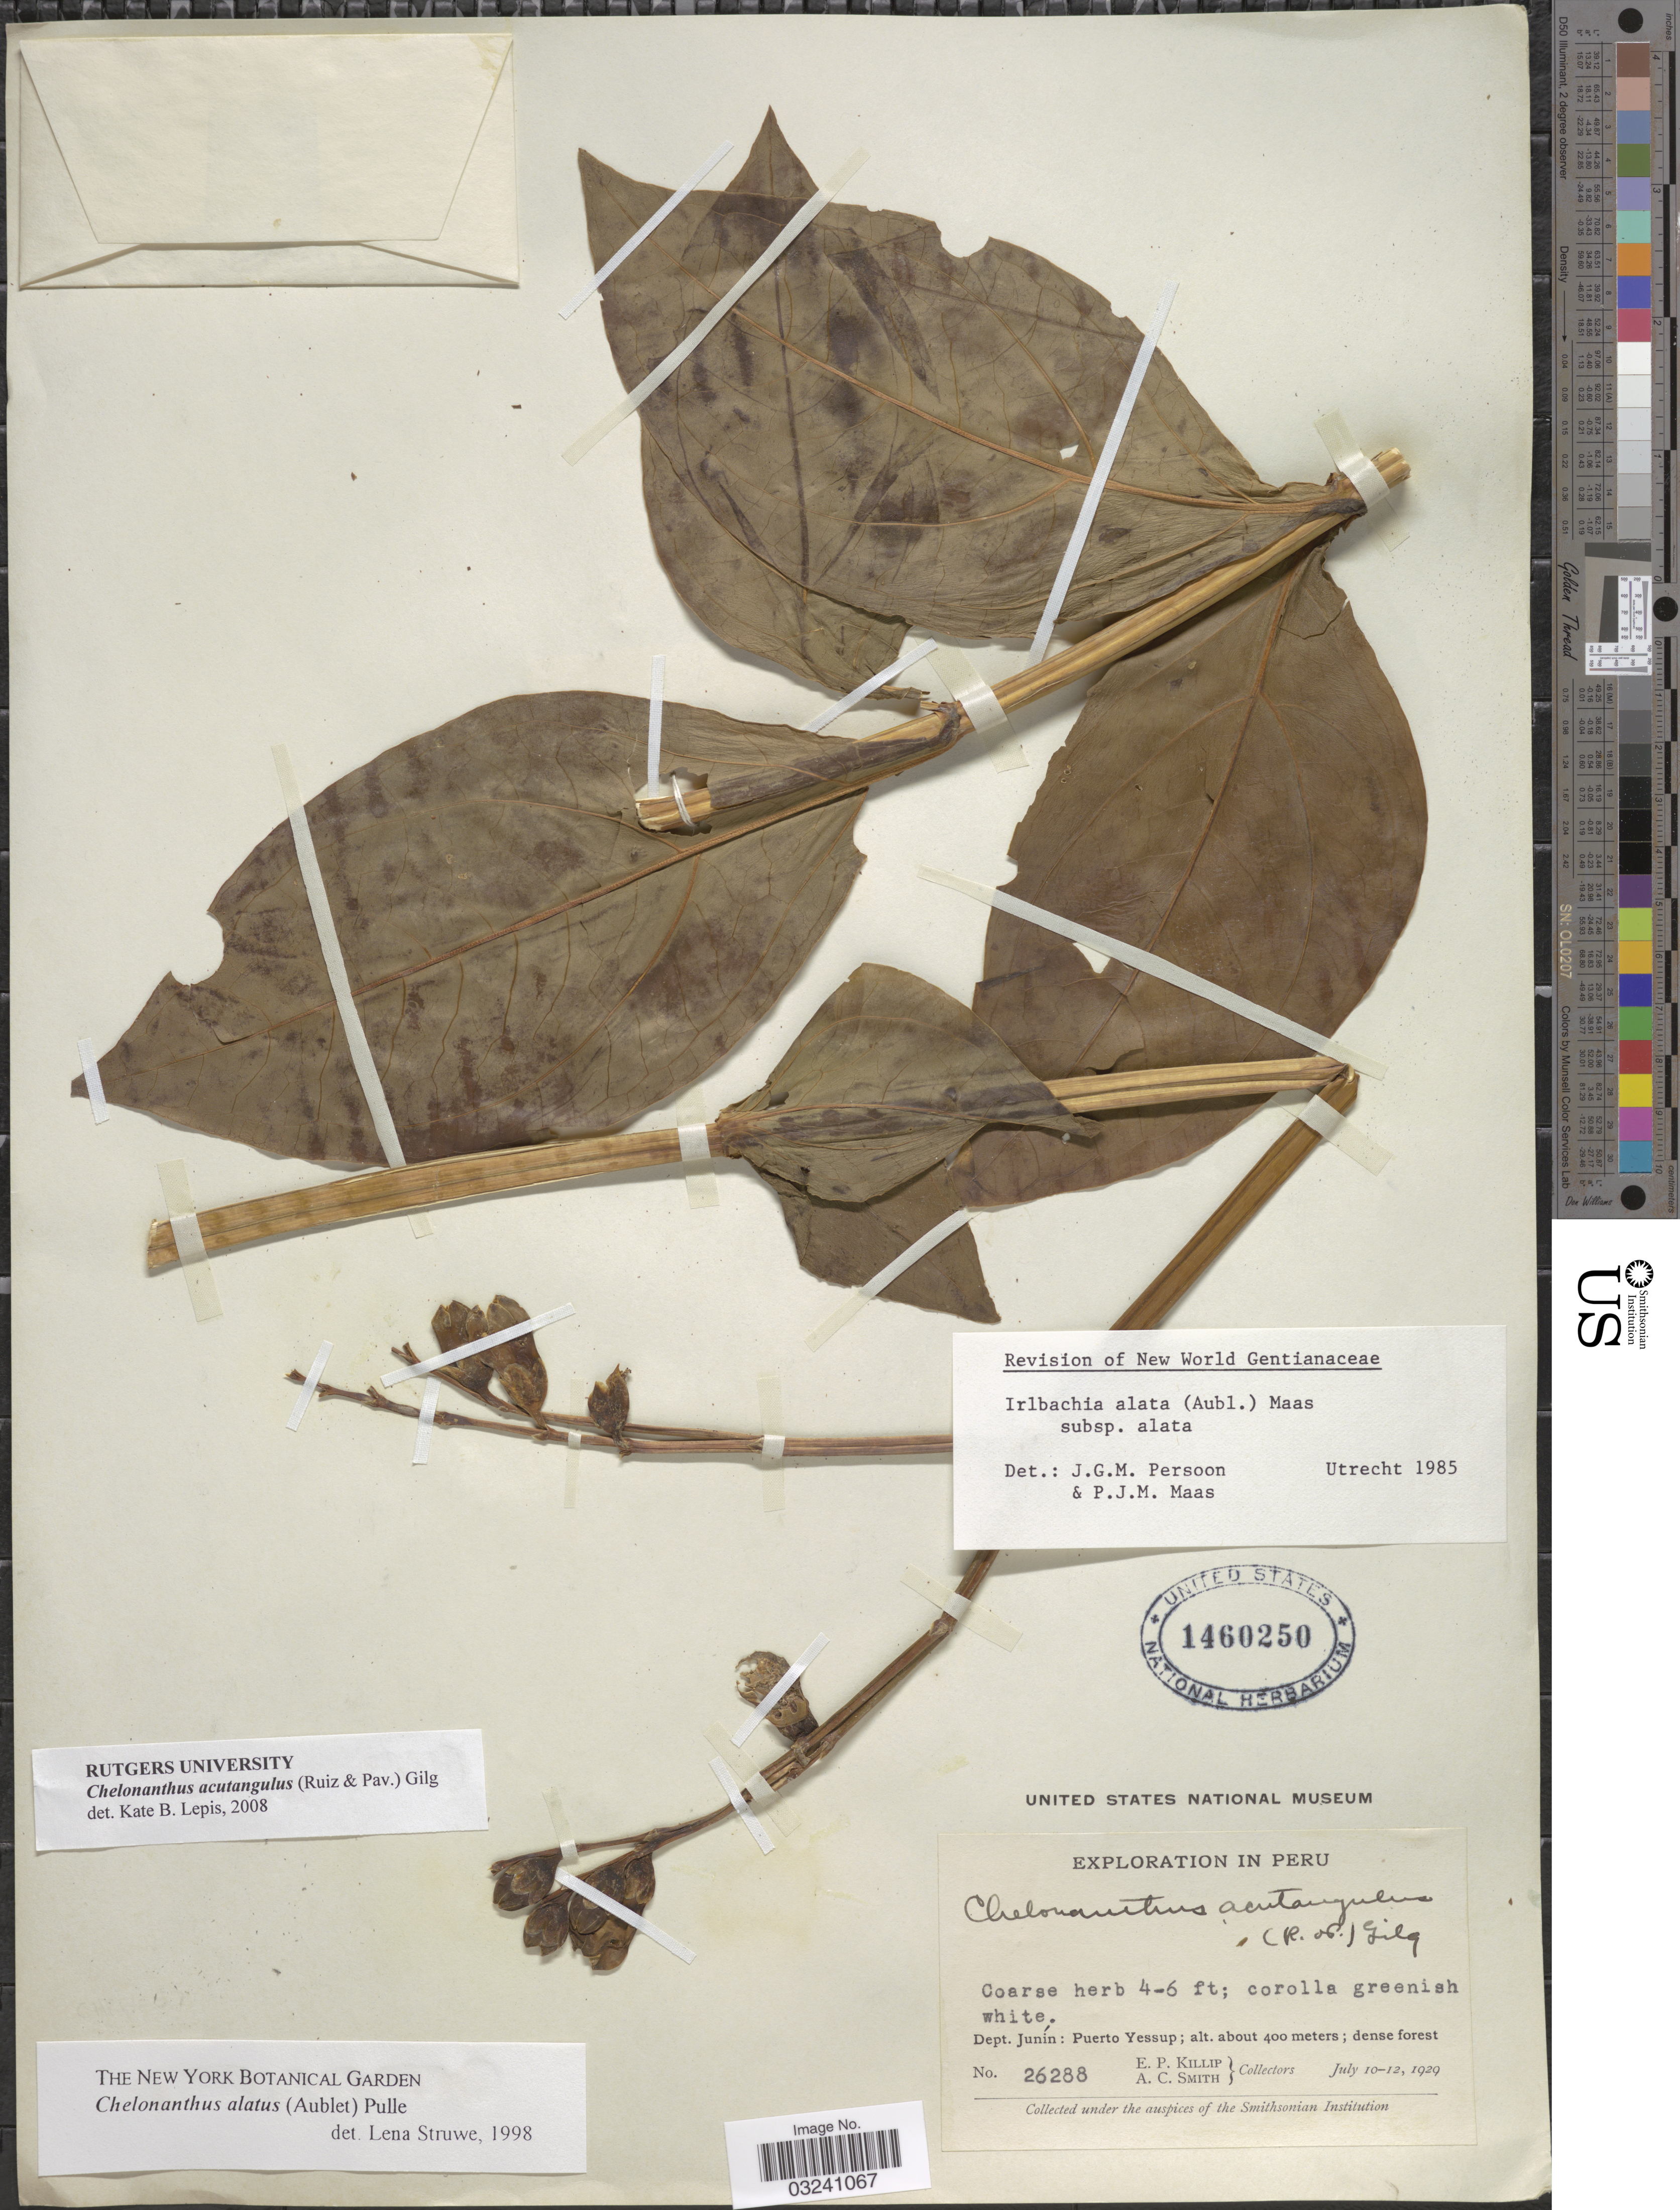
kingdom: Plantae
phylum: Tracheophyta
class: Magnoliopsida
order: Gentianales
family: Gentianaceae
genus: Chelonanthus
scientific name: Chelonanthus acutangulus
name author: (Ruiz & Pav.) Gilg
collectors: E. P. Killip & A. C. Smith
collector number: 26288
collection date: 1929-07-10/1929-07-12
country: Peru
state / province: Junín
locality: Dept. Junín: Puerto Yessup.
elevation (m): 400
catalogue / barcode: US 1460250